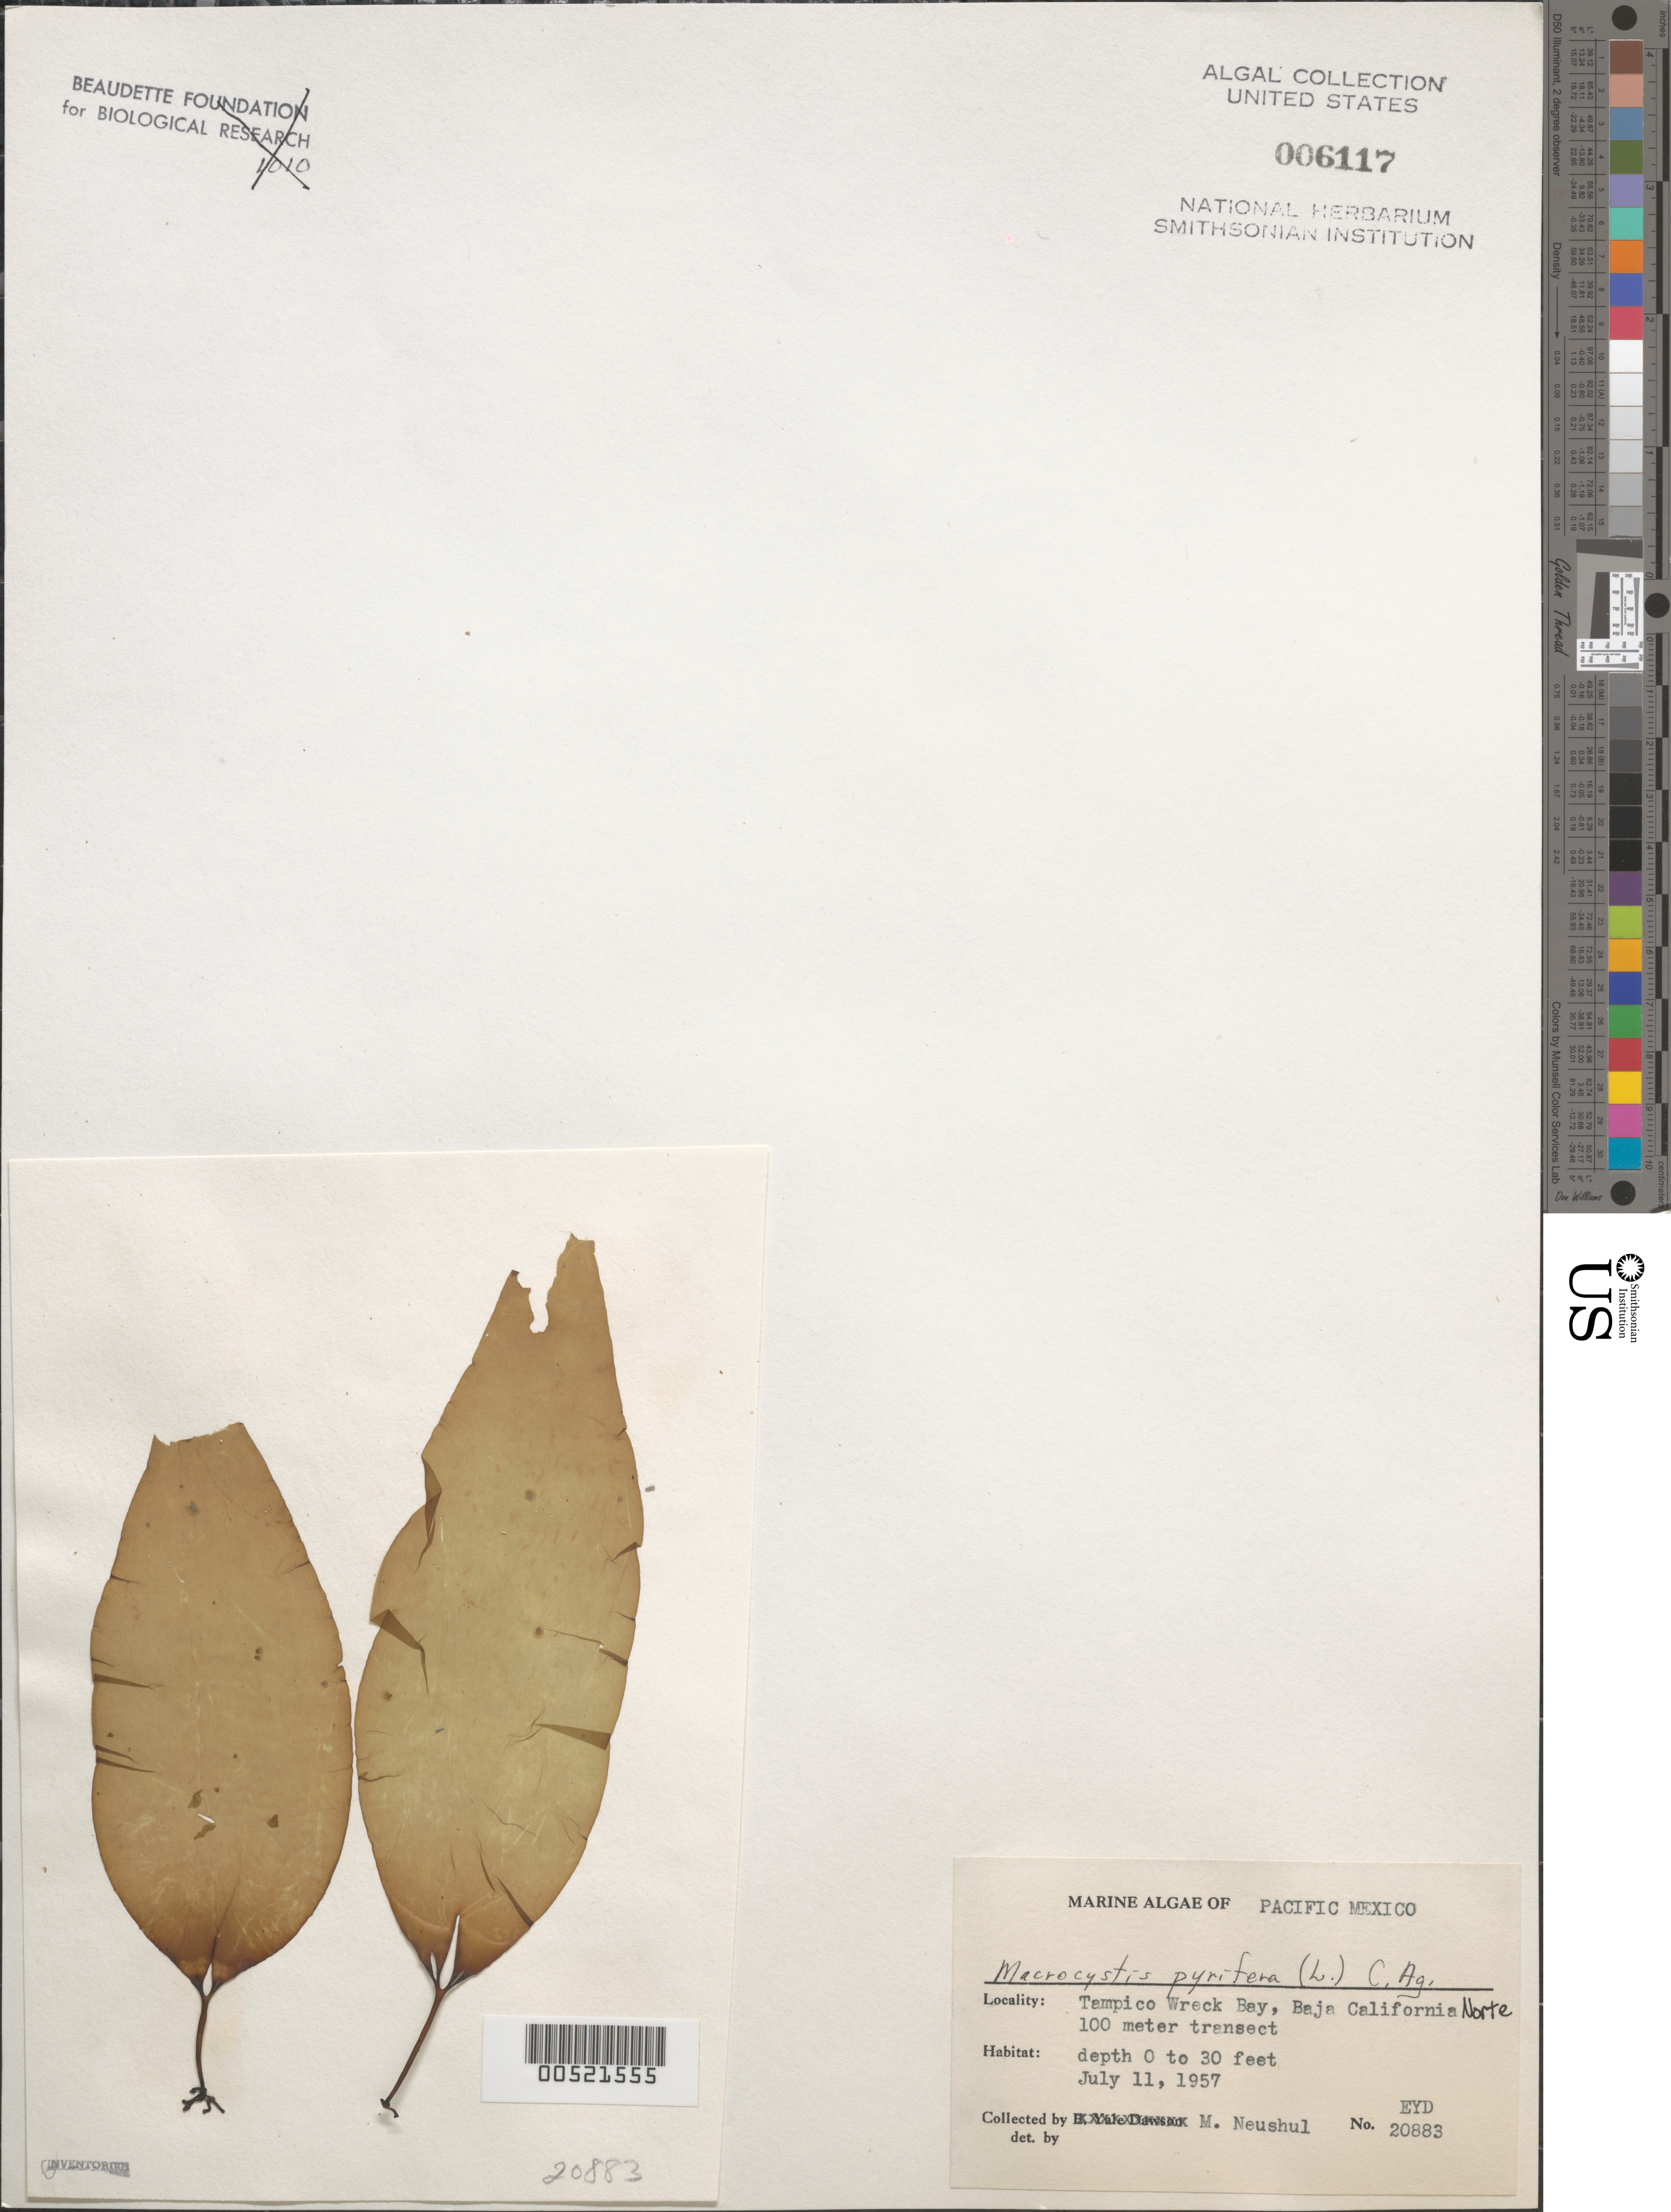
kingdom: Chromista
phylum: Ochrophyta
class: Phaeophyceae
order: Laminariales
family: Laminariaceae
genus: Macrocystis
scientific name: Macrocystis pyrifera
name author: (L.) C. Agardh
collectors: M. Neushul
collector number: EYD 20883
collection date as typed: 11 Jul 1957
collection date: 1957-07-11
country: Mexico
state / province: Baja California Norte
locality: Tampico Wreck Bay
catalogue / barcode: US 6117